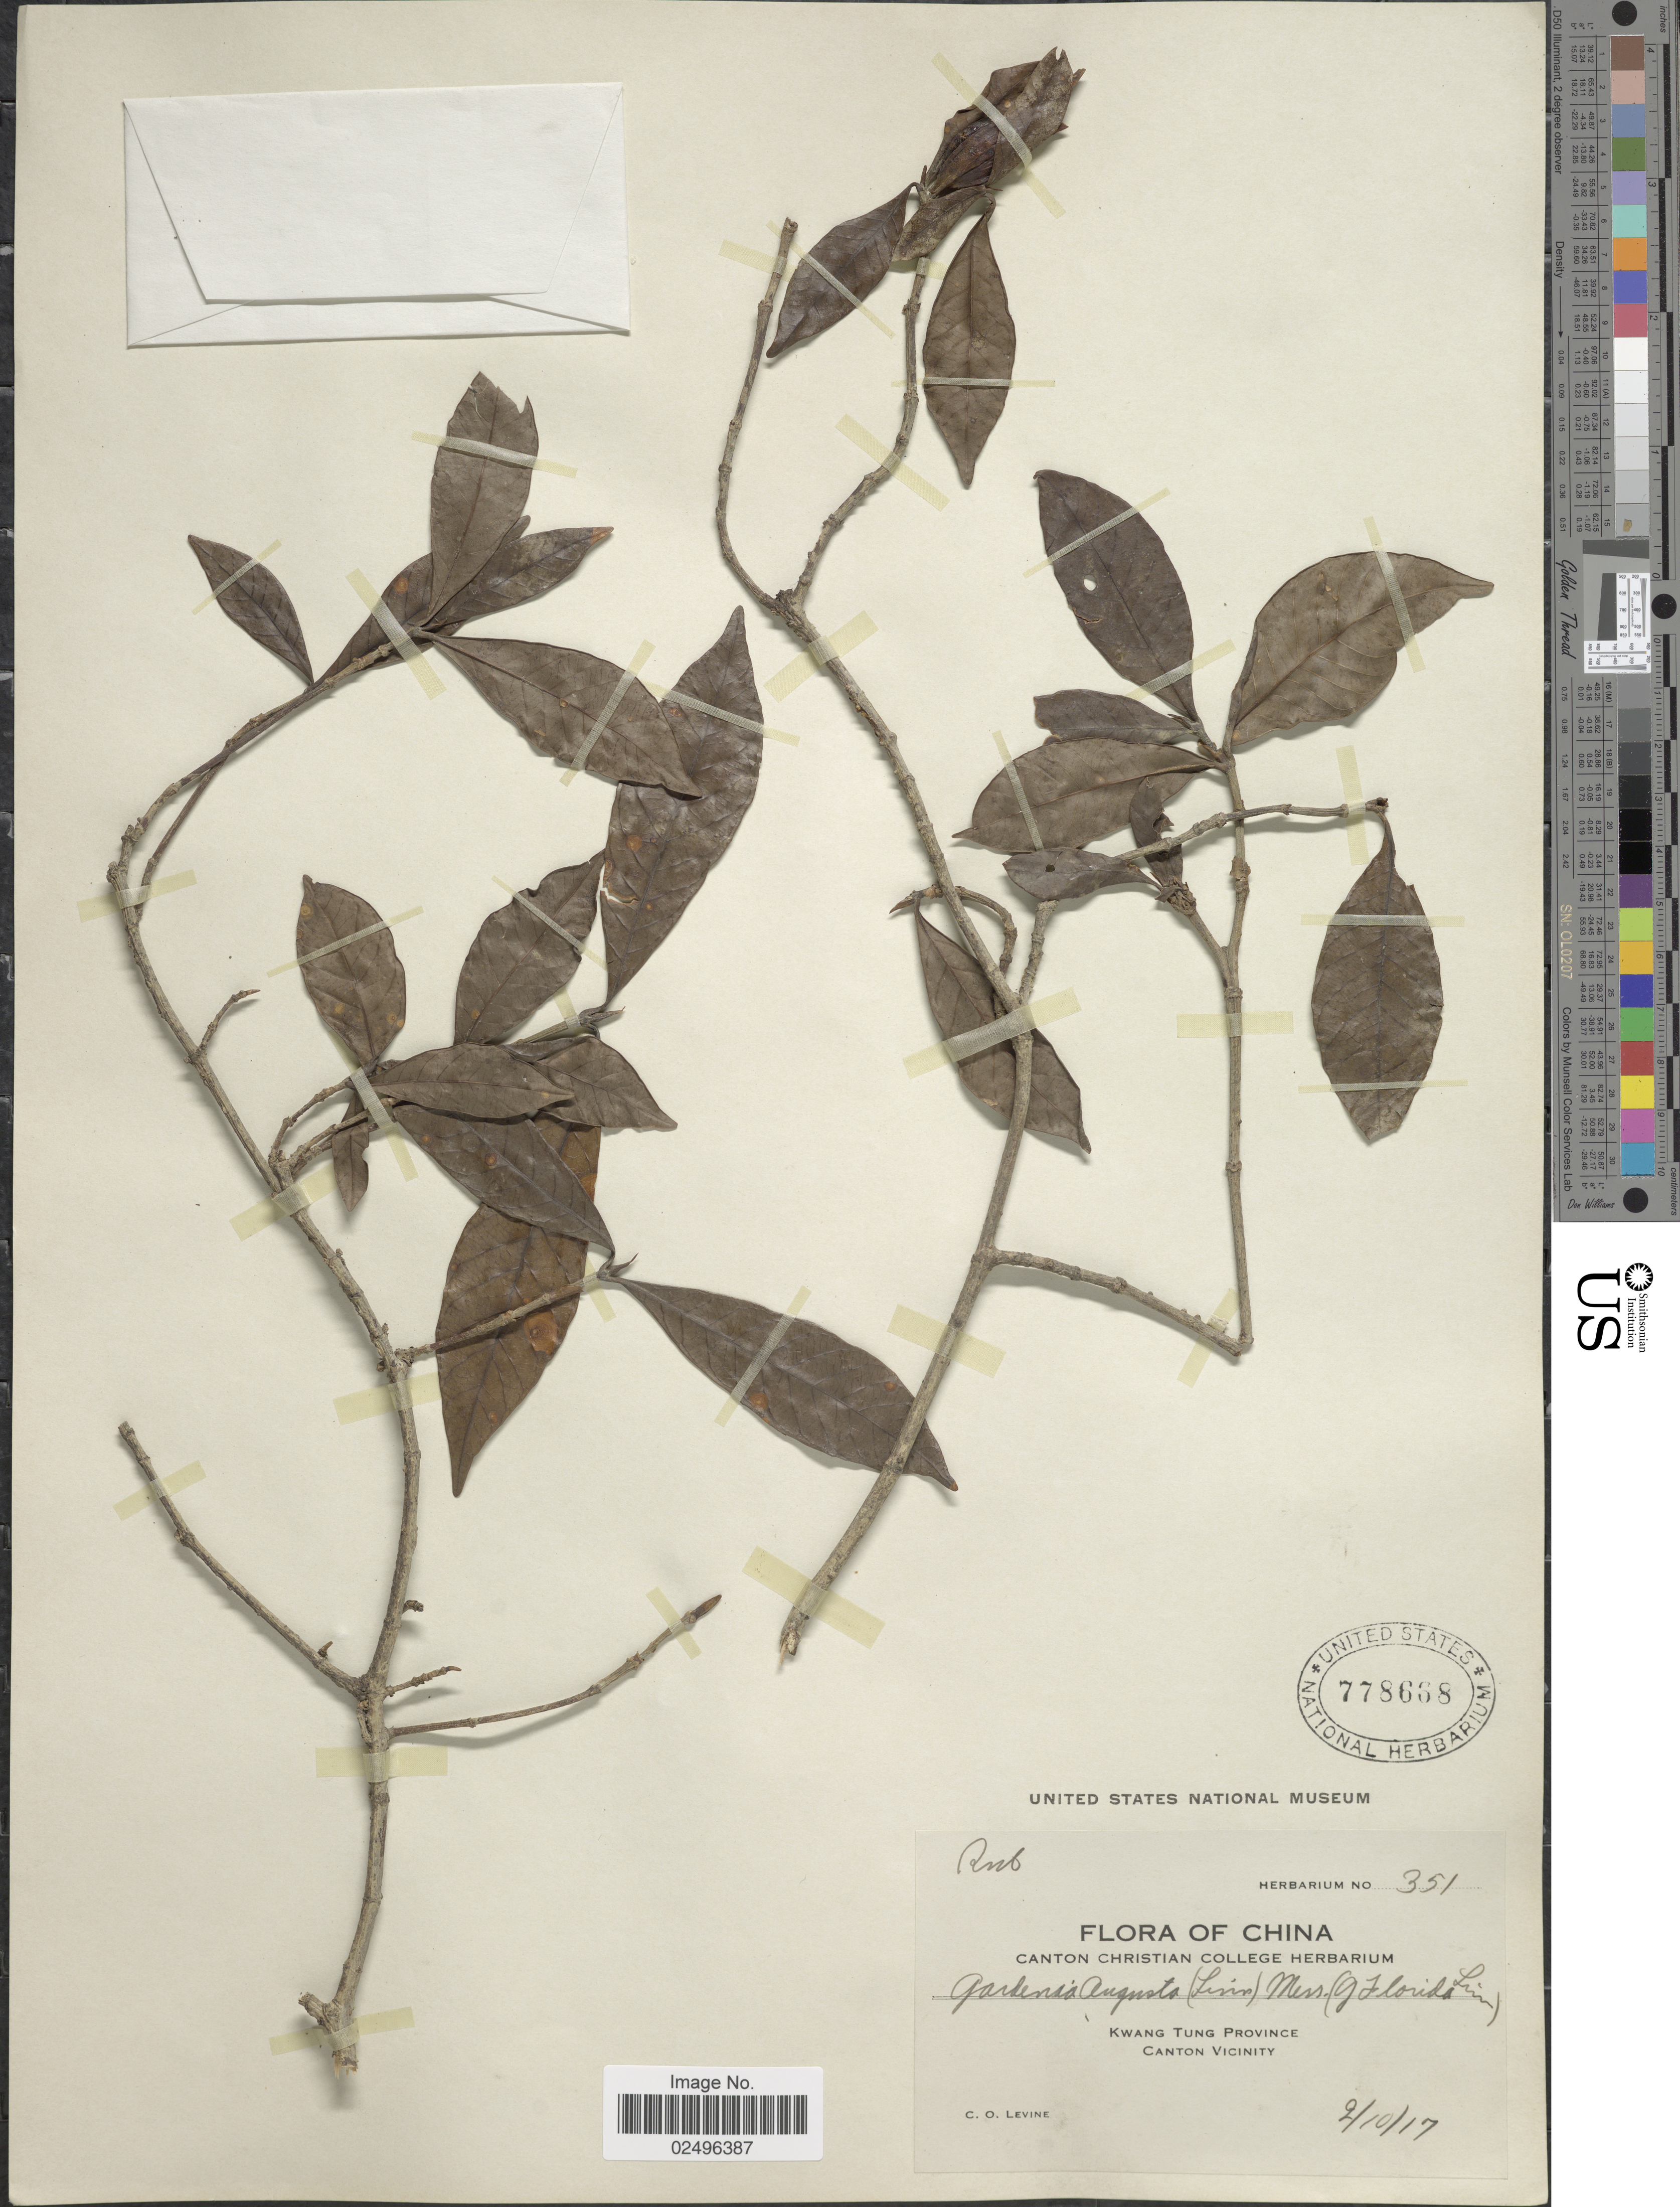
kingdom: Plantae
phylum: Tracheophyta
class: Magnoliopsida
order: Gentianales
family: Rubiaceae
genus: Gardenia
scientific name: Gardenia augusta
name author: (L.) Merr.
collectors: C. O. Levine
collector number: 351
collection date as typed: Transcribed d/m/y: 2/10/17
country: China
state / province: Guangdong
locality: Kwangtung Province, Canton Vicinity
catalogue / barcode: US 778668